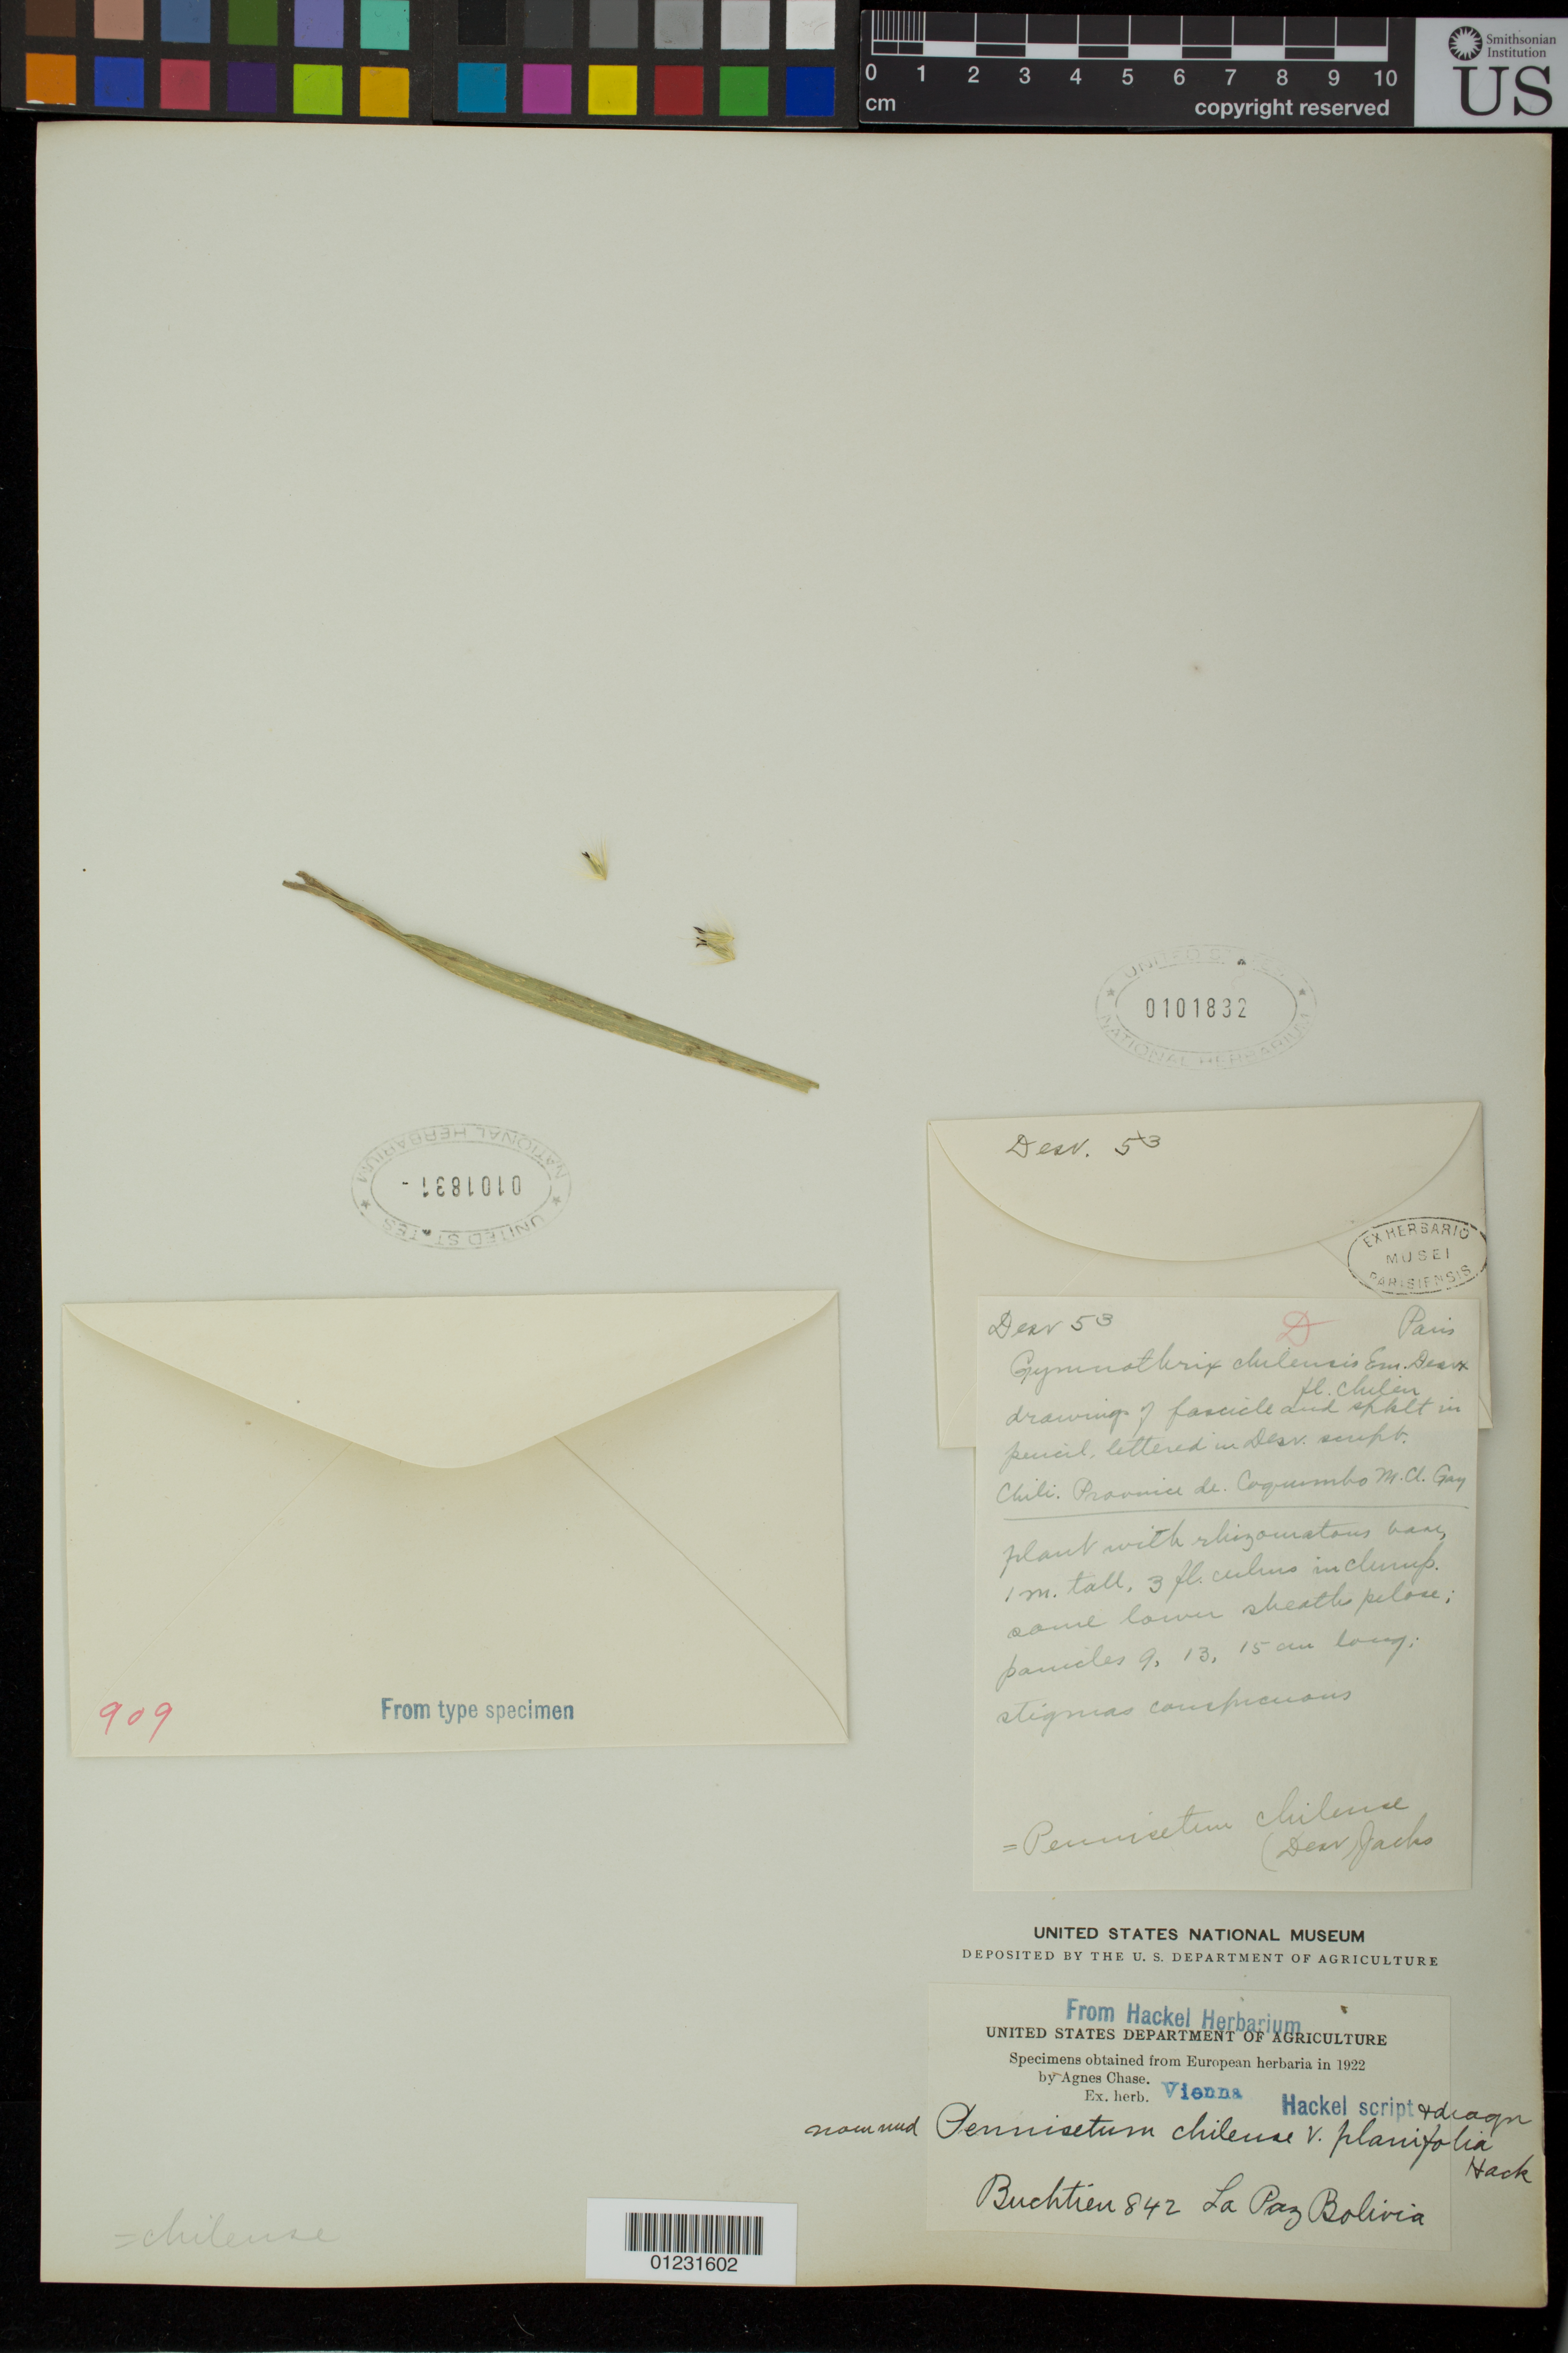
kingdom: Plantae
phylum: Tracheophyta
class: Liliopsida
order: Poales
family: Poaceae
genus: Gymnotrix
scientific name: Gymnotrix chilensis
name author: É. Desv.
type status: Type Collection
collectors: C. Gay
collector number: Desv. 53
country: Chile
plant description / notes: Fragmentary material of type specimen ex herb. Paris. Also mounted on sheet is (non-type) fragmentary material of (non-type) specimen ex herb. Hackel (Vienna), Buchtien 842 "Pennisetum chilense v. planifolia Hack." (apparently a nom. nud.).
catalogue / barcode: US 101832